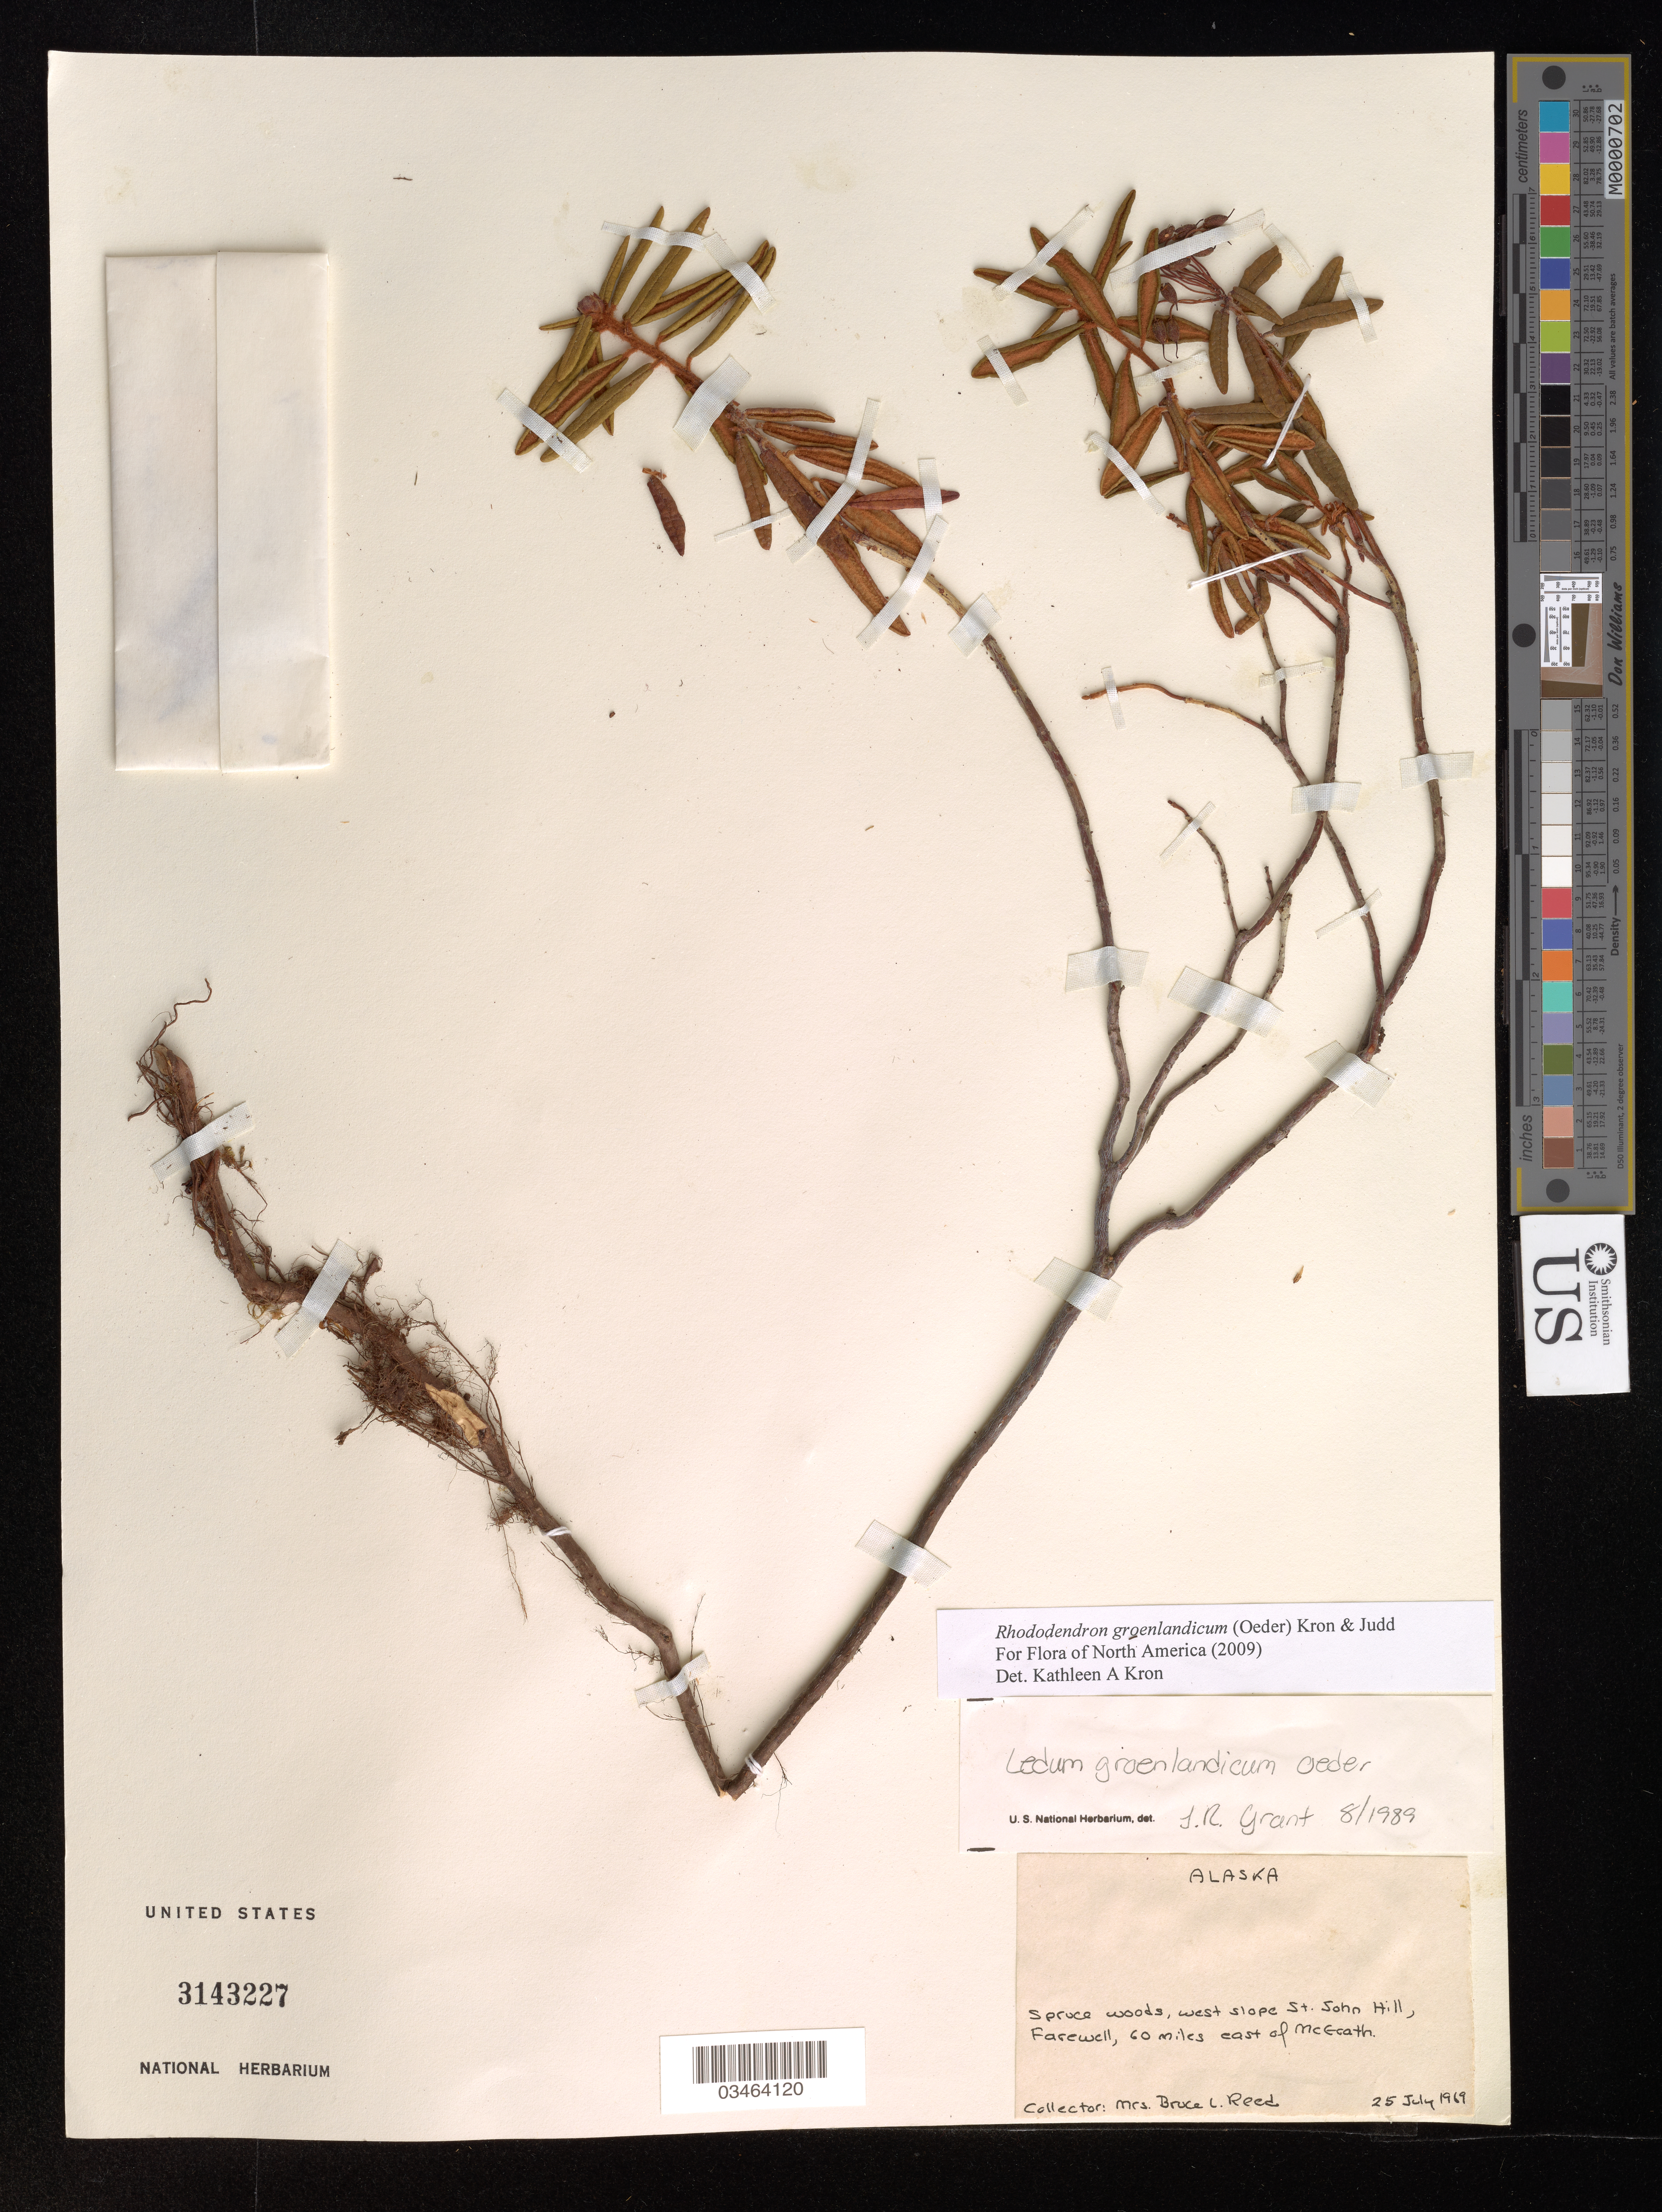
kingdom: Plantae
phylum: Tracheophyta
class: Magnoliopsida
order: Ericales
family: Ericaceae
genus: Rhododendron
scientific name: Rhododendron groenlandicum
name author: (Oeder) Kron & Judd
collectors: B. Reed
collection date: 1969-07-25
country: United States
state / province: Alaska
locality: Spruce woods, west slope St. John Hill, Farewell, 60 miles east of McGrath.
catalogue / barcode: US 3143227